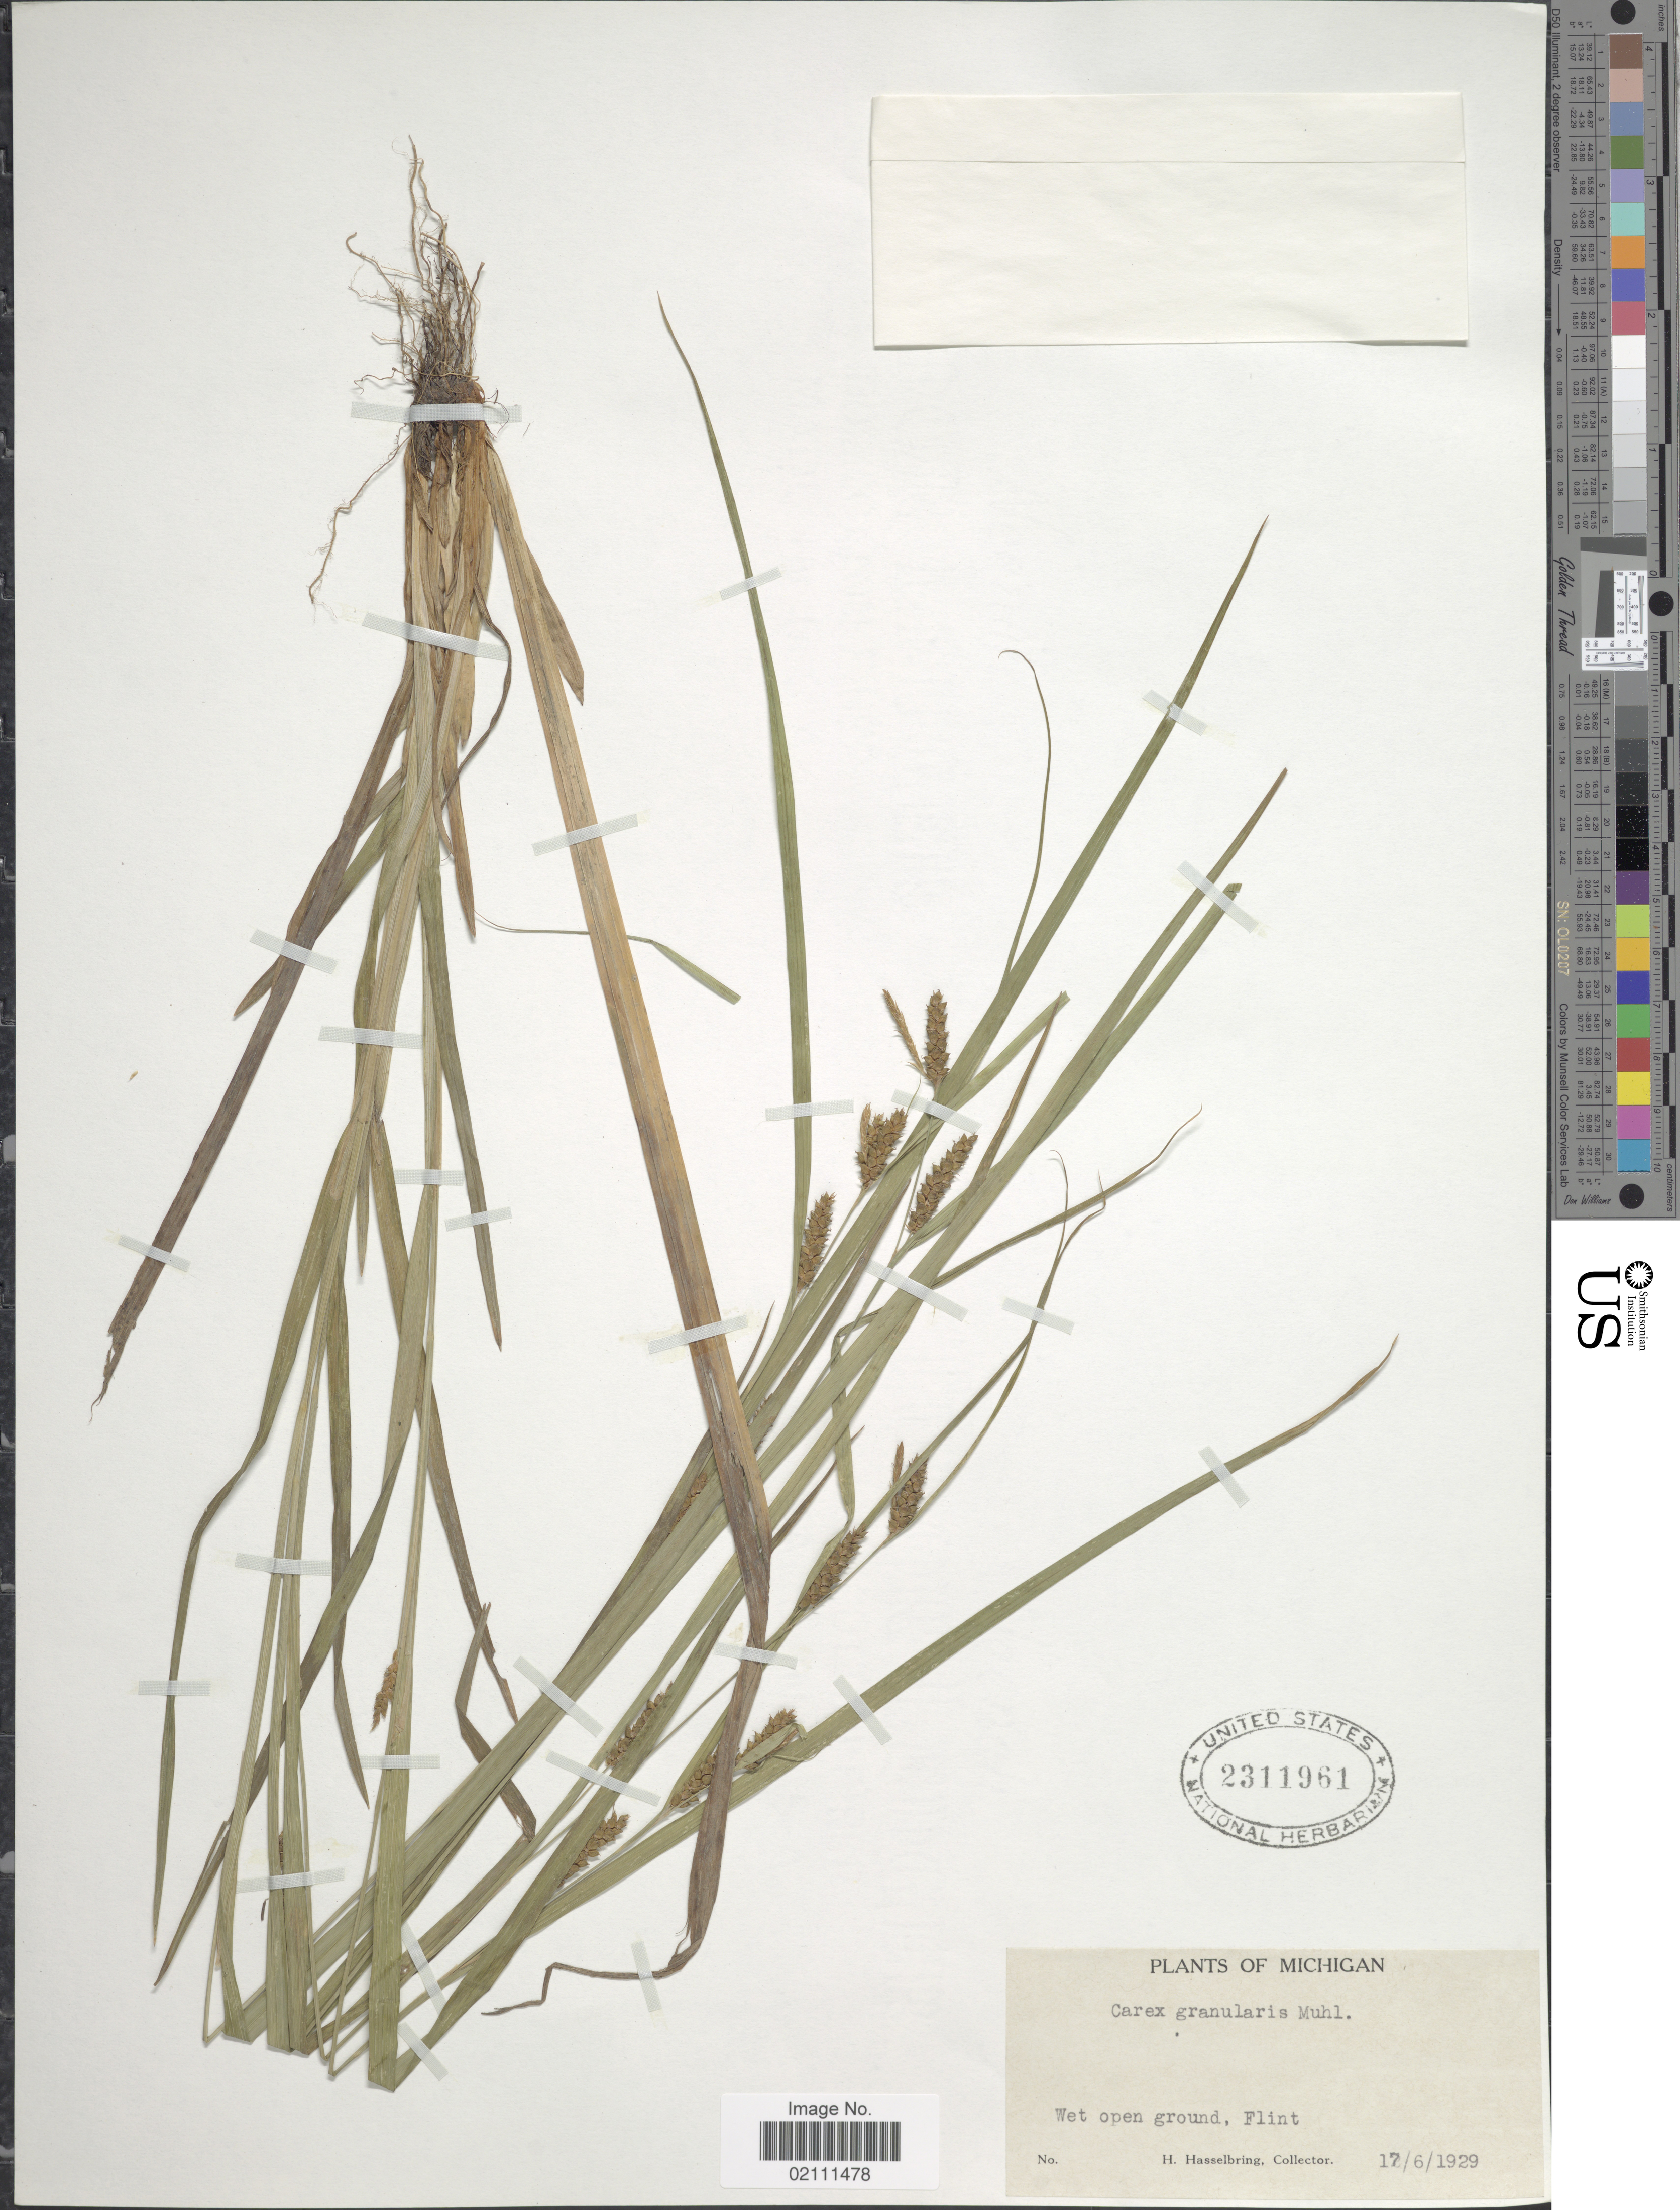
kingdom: Plantae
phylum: Tracheophyta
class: Liliopsida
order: Poales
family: Cyperaceae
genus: Carex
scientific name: Carex granularis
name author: Muhl. ex Willd.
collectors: H. Hasselbring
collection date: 1929-06-17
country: United States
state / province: Michigan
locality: Wet open ground, Flint.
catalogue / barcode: US 2311961